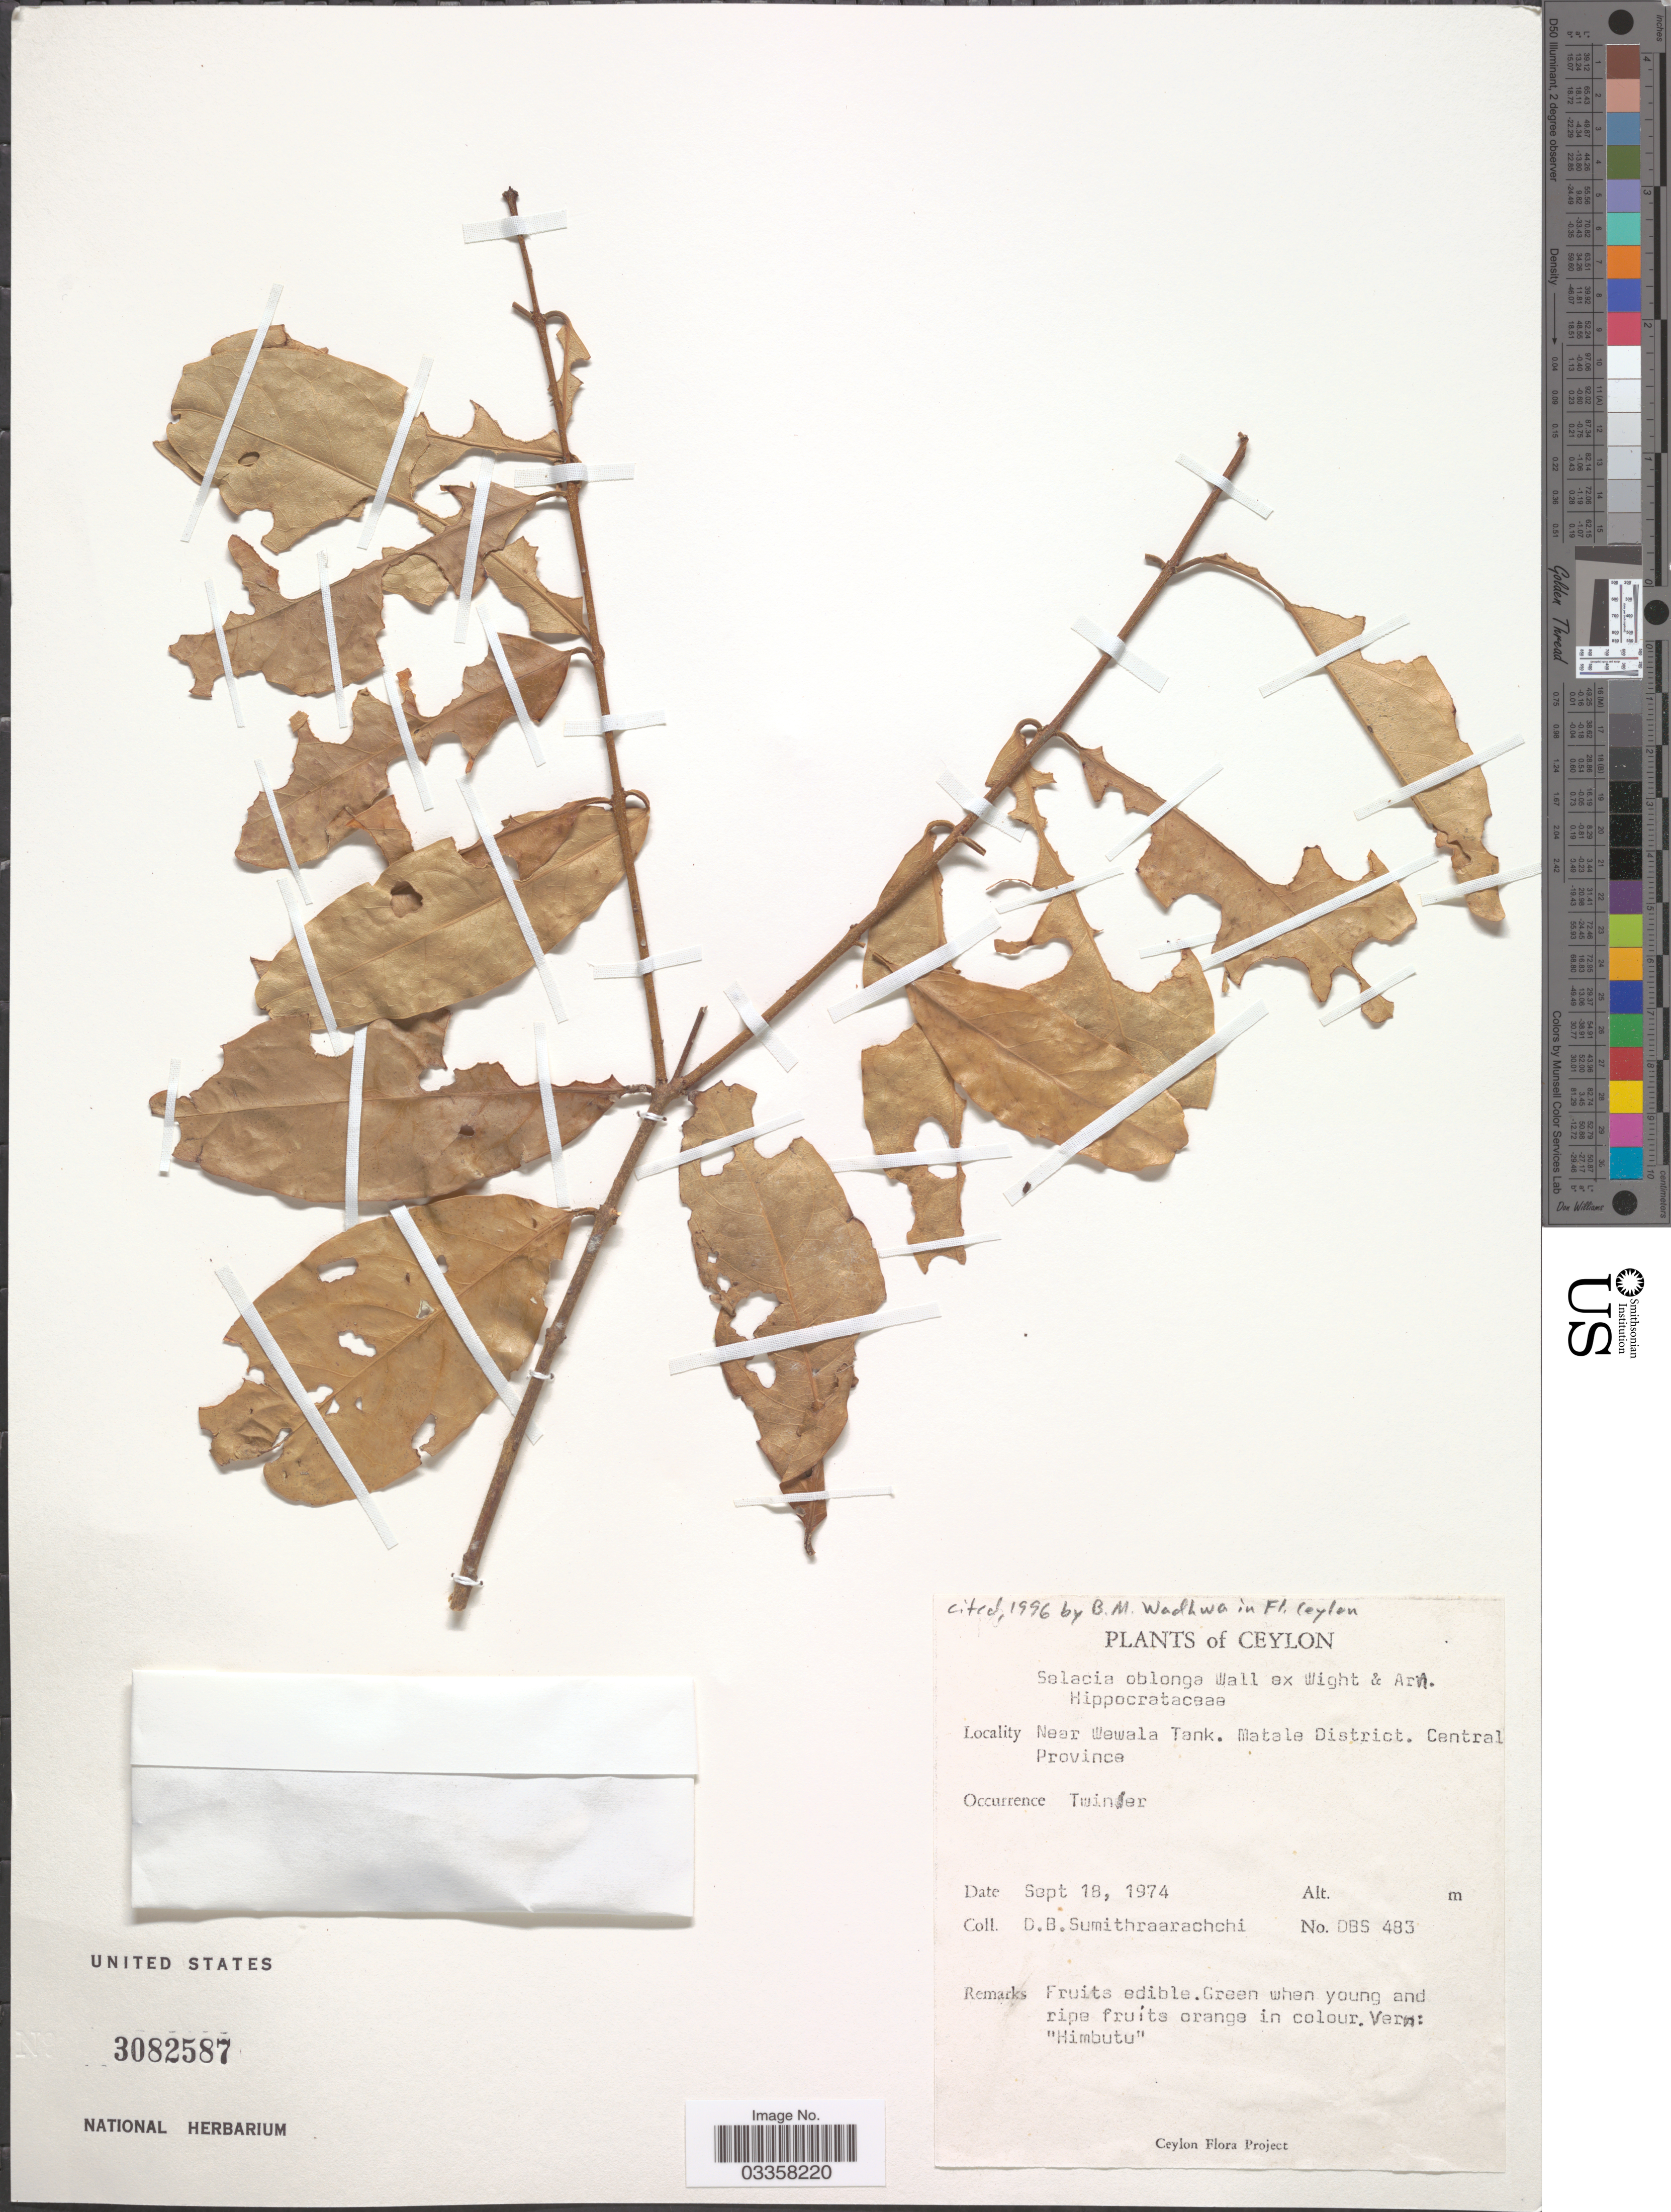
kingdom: Plantae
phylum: Tracheophyta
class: Magnoliopsida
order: Celastrales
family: Celastraceae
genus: Salacia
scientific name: Salacia oblonga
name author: Wall.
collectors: D. B. Sumithraarachchi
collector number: DBS 483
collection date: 1974-09-18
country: Sri Lanka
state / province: Central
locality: Ceylon. Near Wewala Tank. Matale District. Twin [illegible text]er.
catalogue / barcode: US 3082587